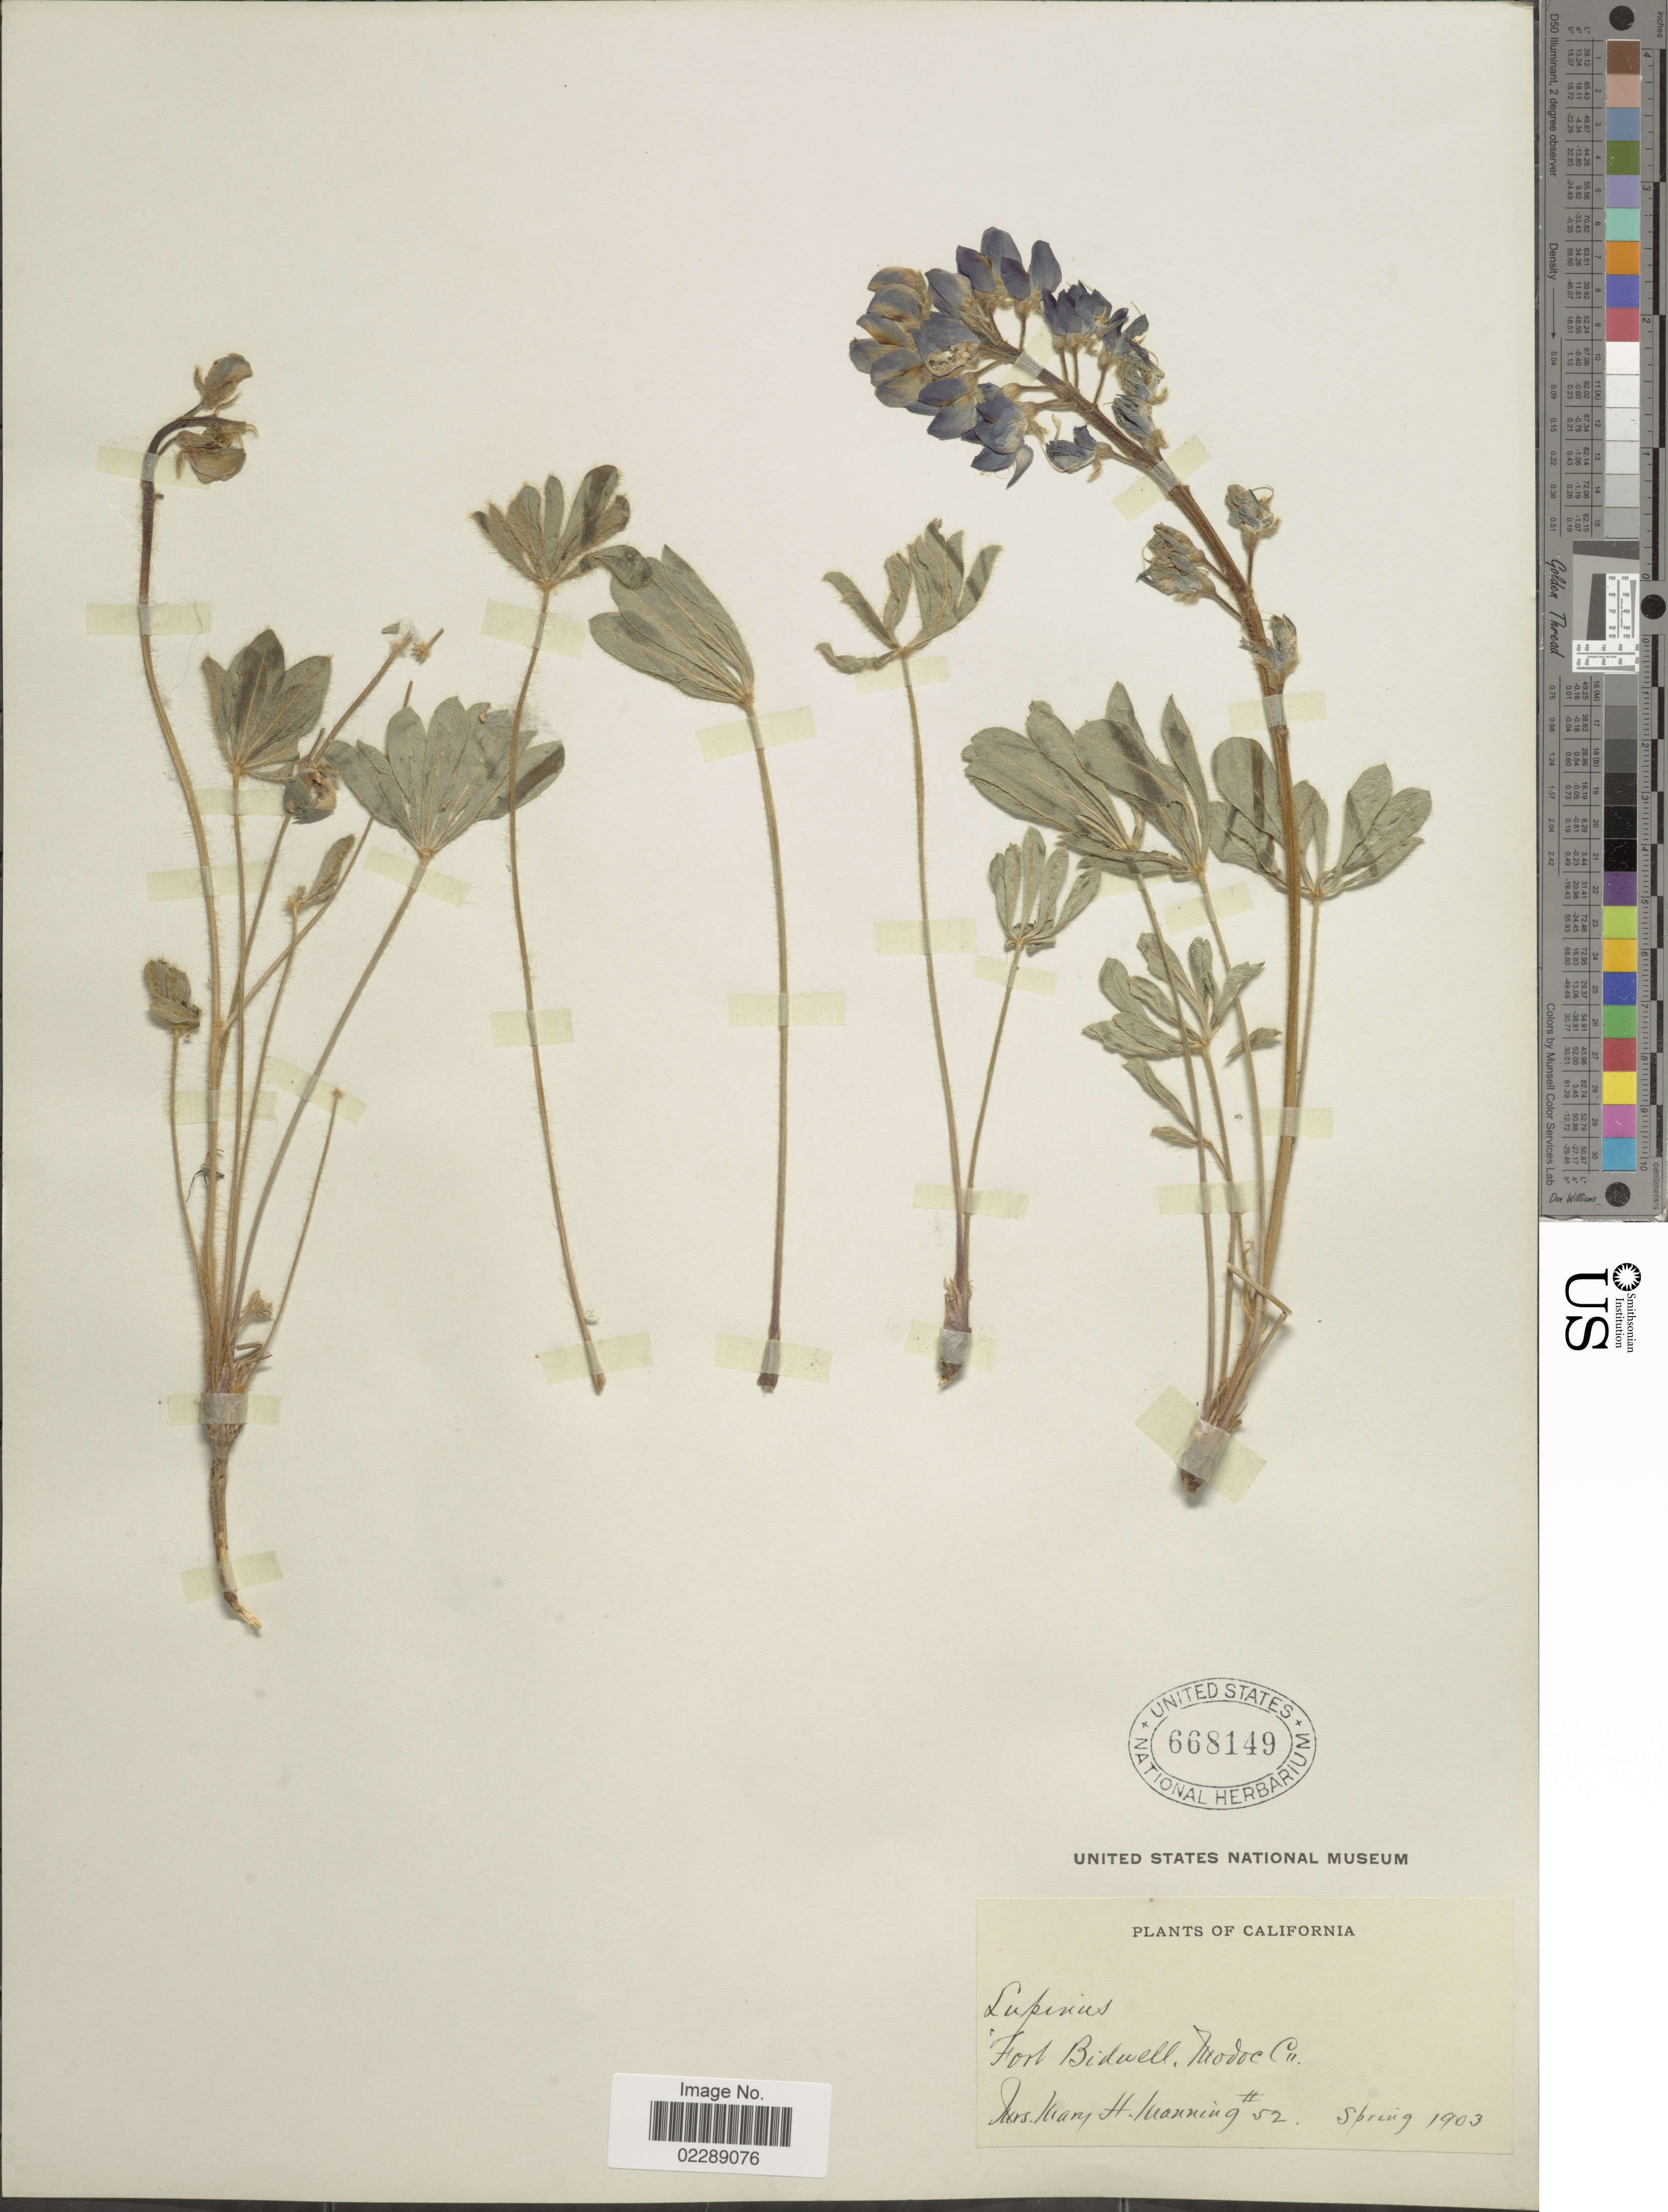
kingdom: Plantae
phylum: Tracheophyta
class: Magnoliopsida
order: Fabales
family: Fabaceae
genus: Lupinus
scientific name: Lupinus sp.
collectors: M. Manning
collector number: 52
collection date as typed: Spring 1903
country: United States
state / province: California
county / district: Modoc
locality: Fort Bidwell, Modoc Co.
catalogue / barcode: US 668149